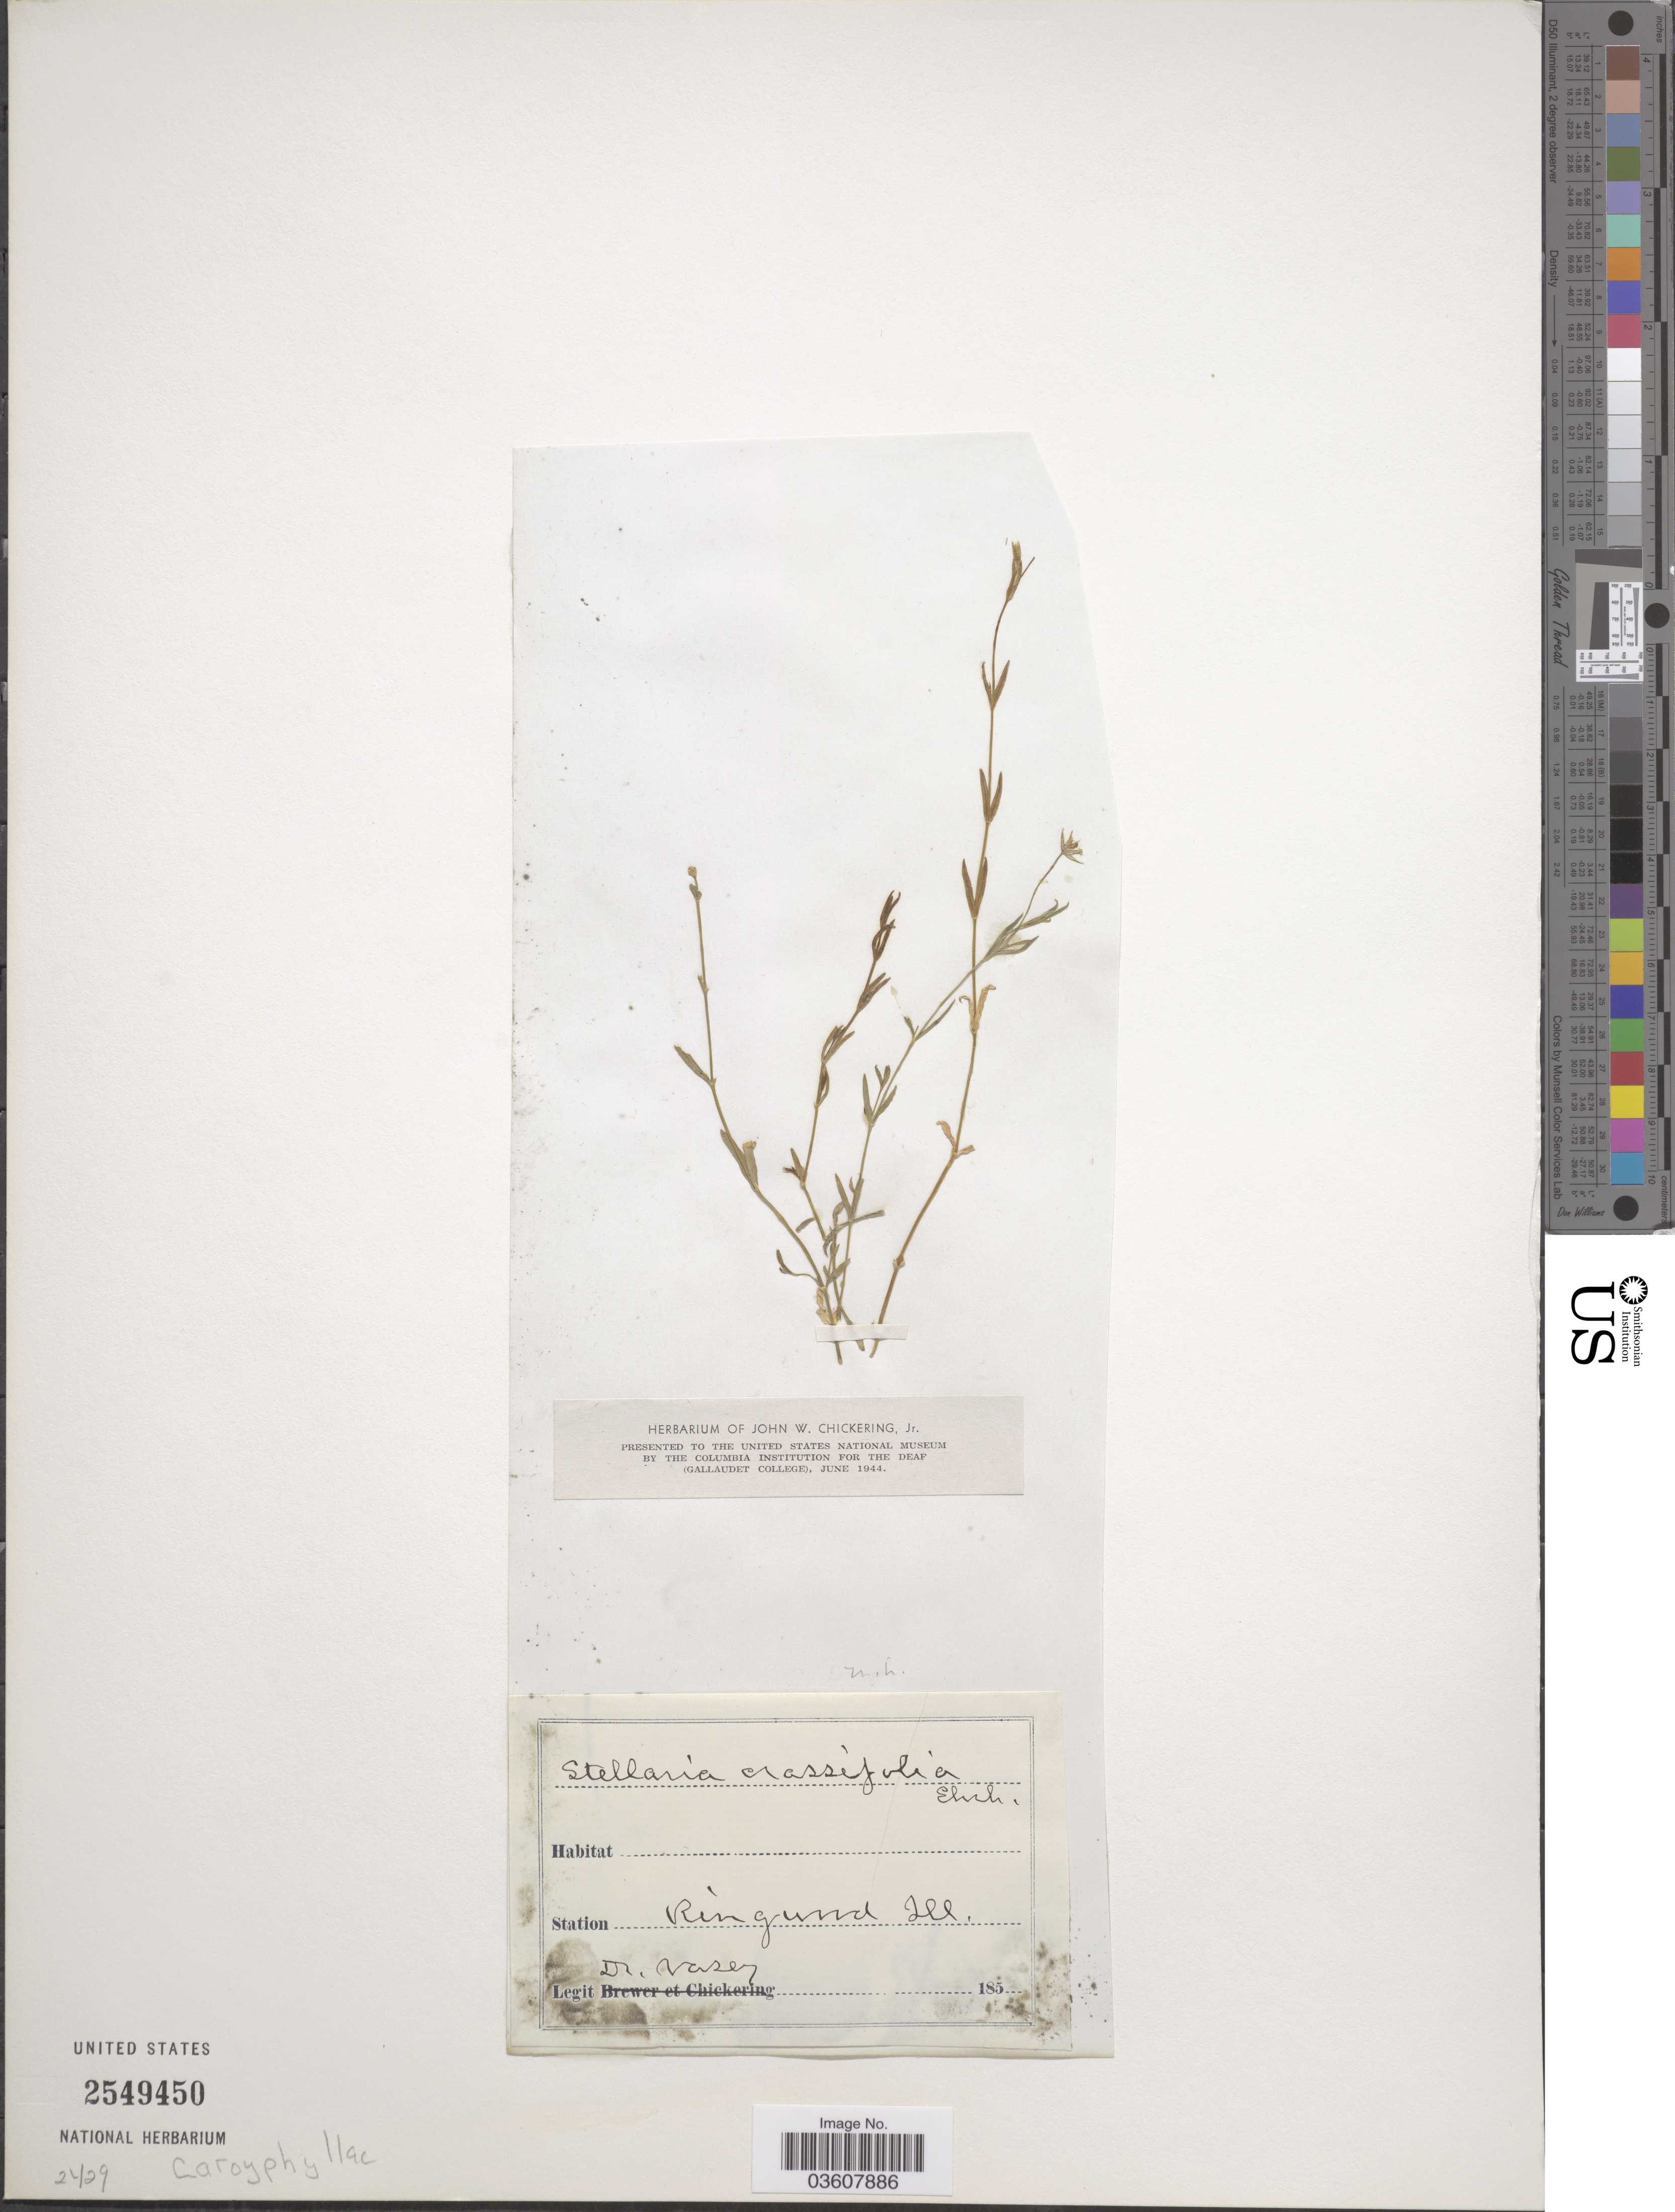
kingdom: Plantae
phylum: Tracheophyta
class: Magnoliopsida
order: Caryophyllales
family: Caryophyllaceae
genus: Stellaria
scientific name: Stellaria crassifolia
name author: Ehrh.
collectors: Vasey, --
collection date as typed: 185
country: United States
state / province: Illinois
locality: Station Ringund.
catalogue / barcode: US 2549450